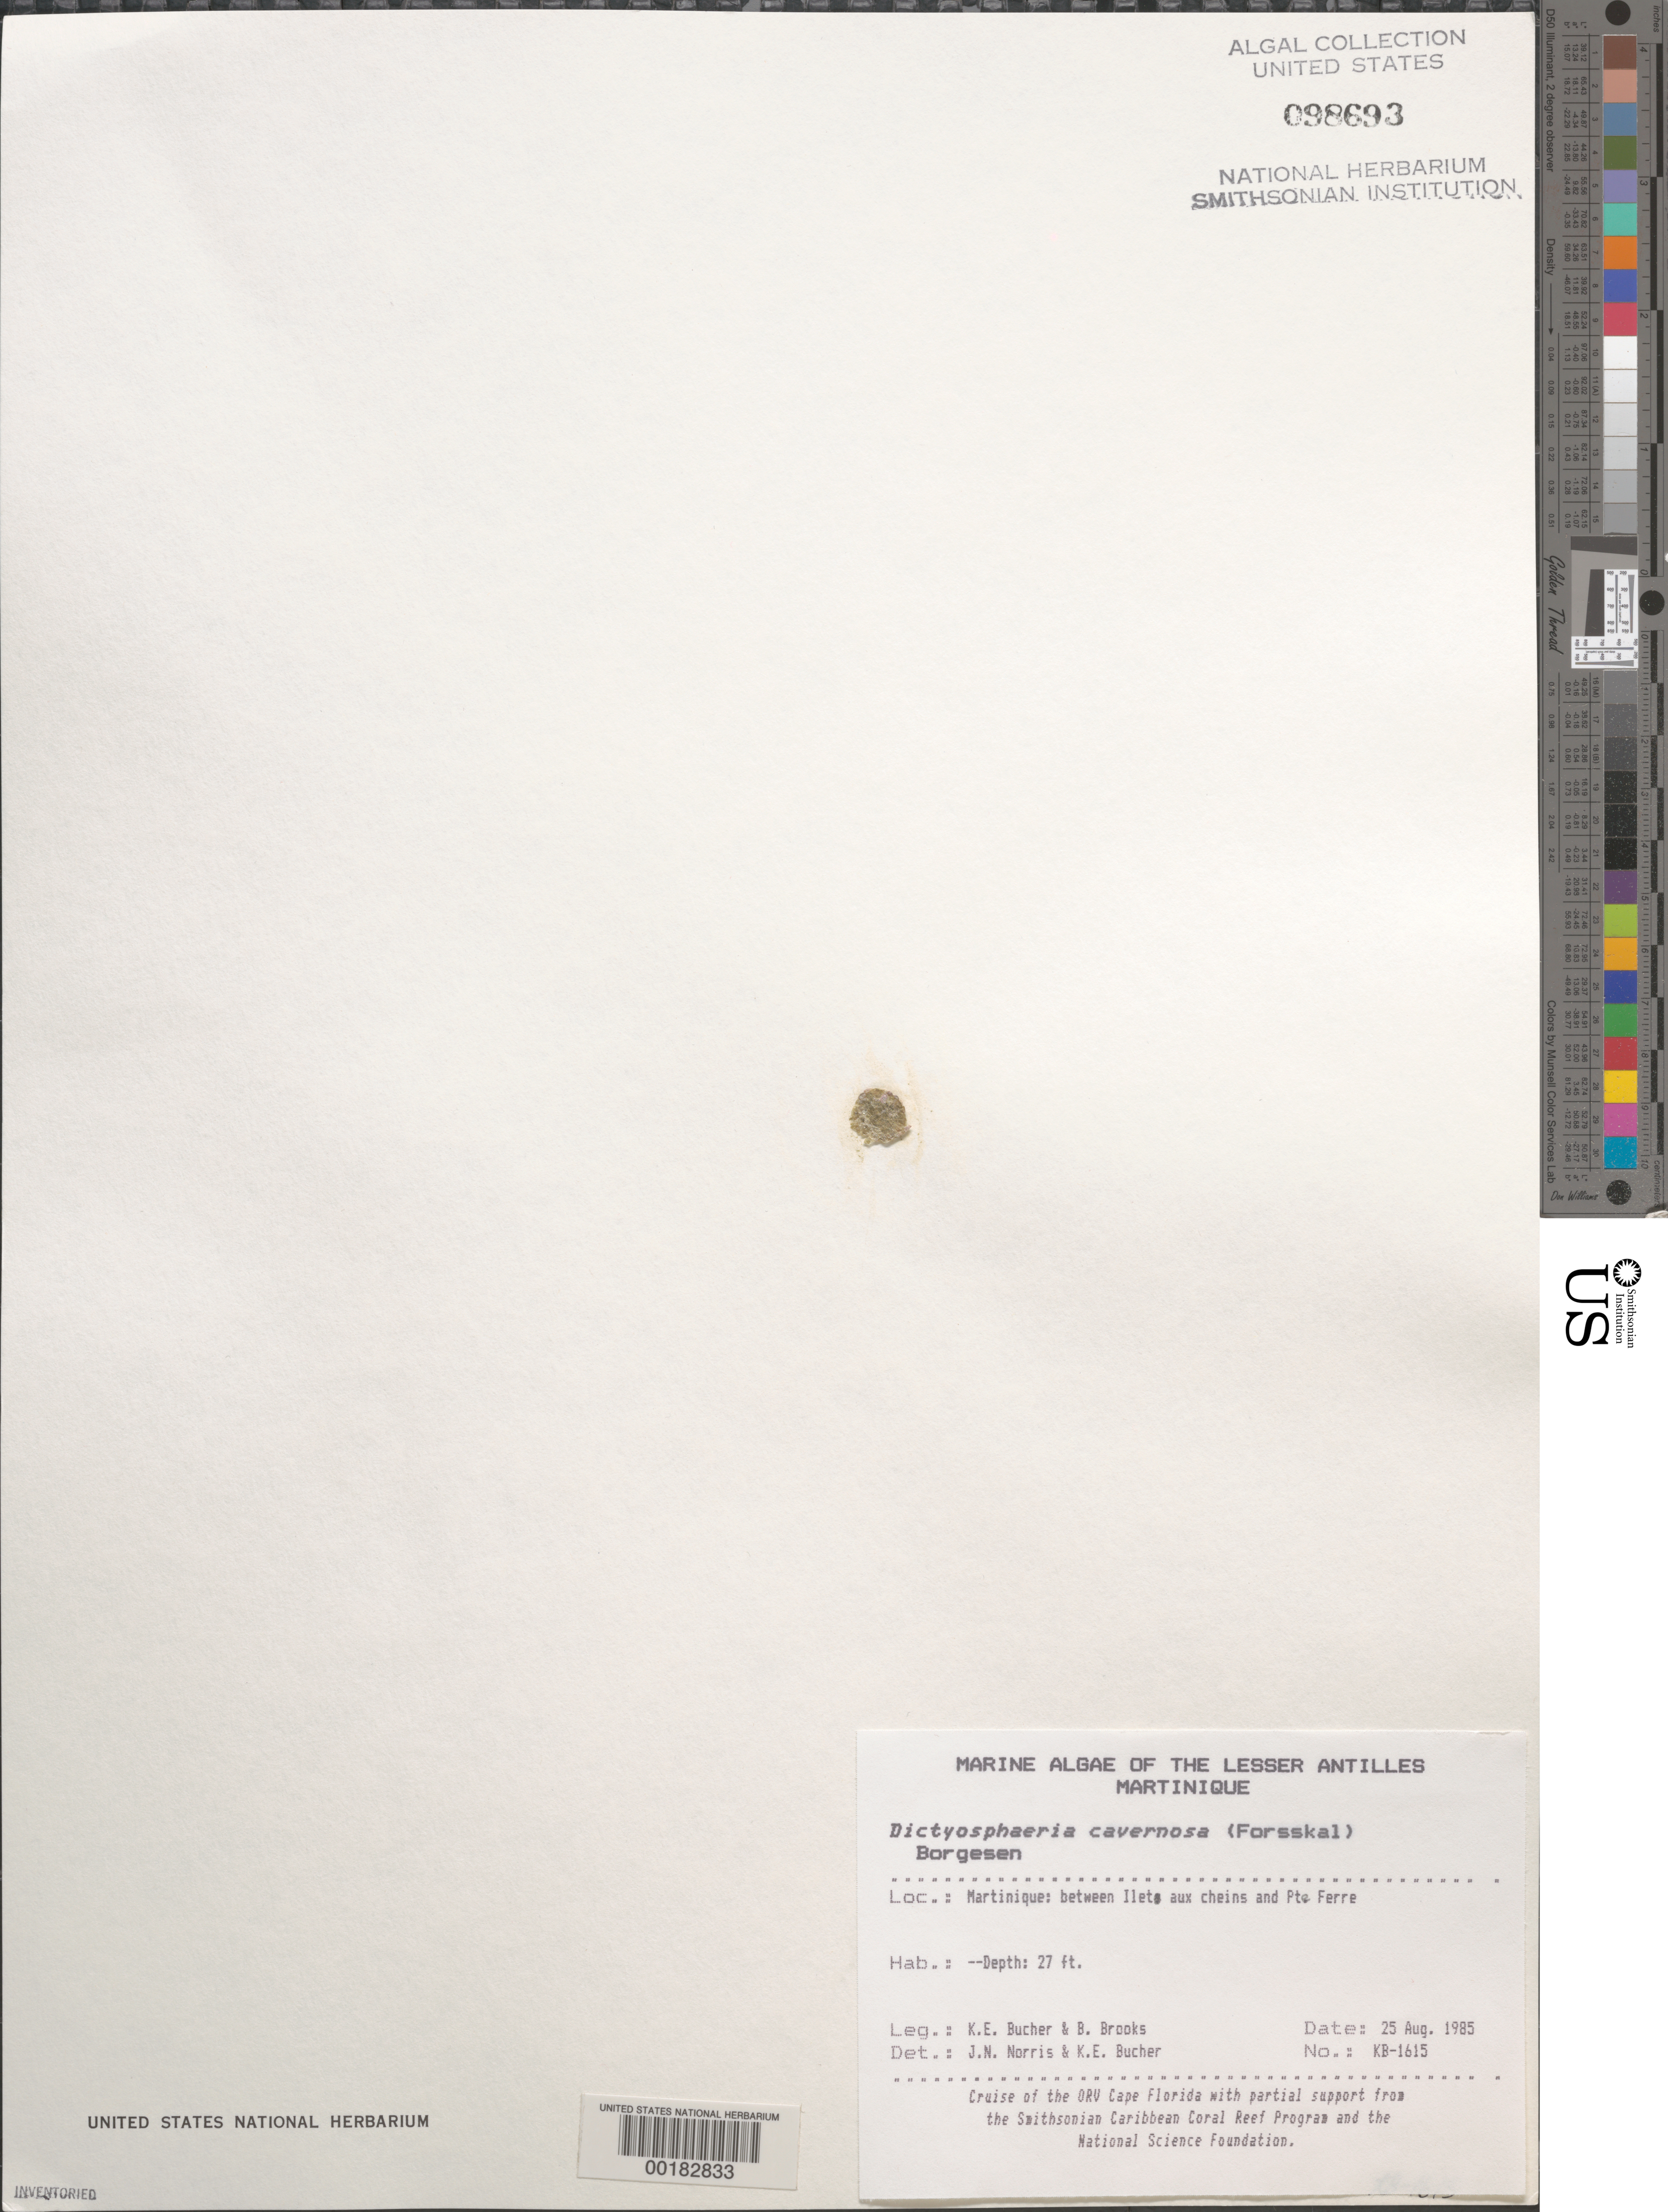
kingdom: Plantae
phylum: Chlorophyta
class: Ulvophyceae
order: Siphonocladales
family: Siphonocladaceae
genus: Dictyosphaeria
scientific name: Dictyosphaeria cavernosa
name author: (Forssk.) Børgesen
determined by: Norris, J. N.; Bucher, K. E.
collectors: K. E. Bucher & B. Brooks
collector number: Kb-1615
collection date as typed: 25 Aug 1985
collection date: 1985-08-25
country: Martinique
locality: Between Ilet aux Cheins and Pointe Ferre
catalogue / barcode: US 98693